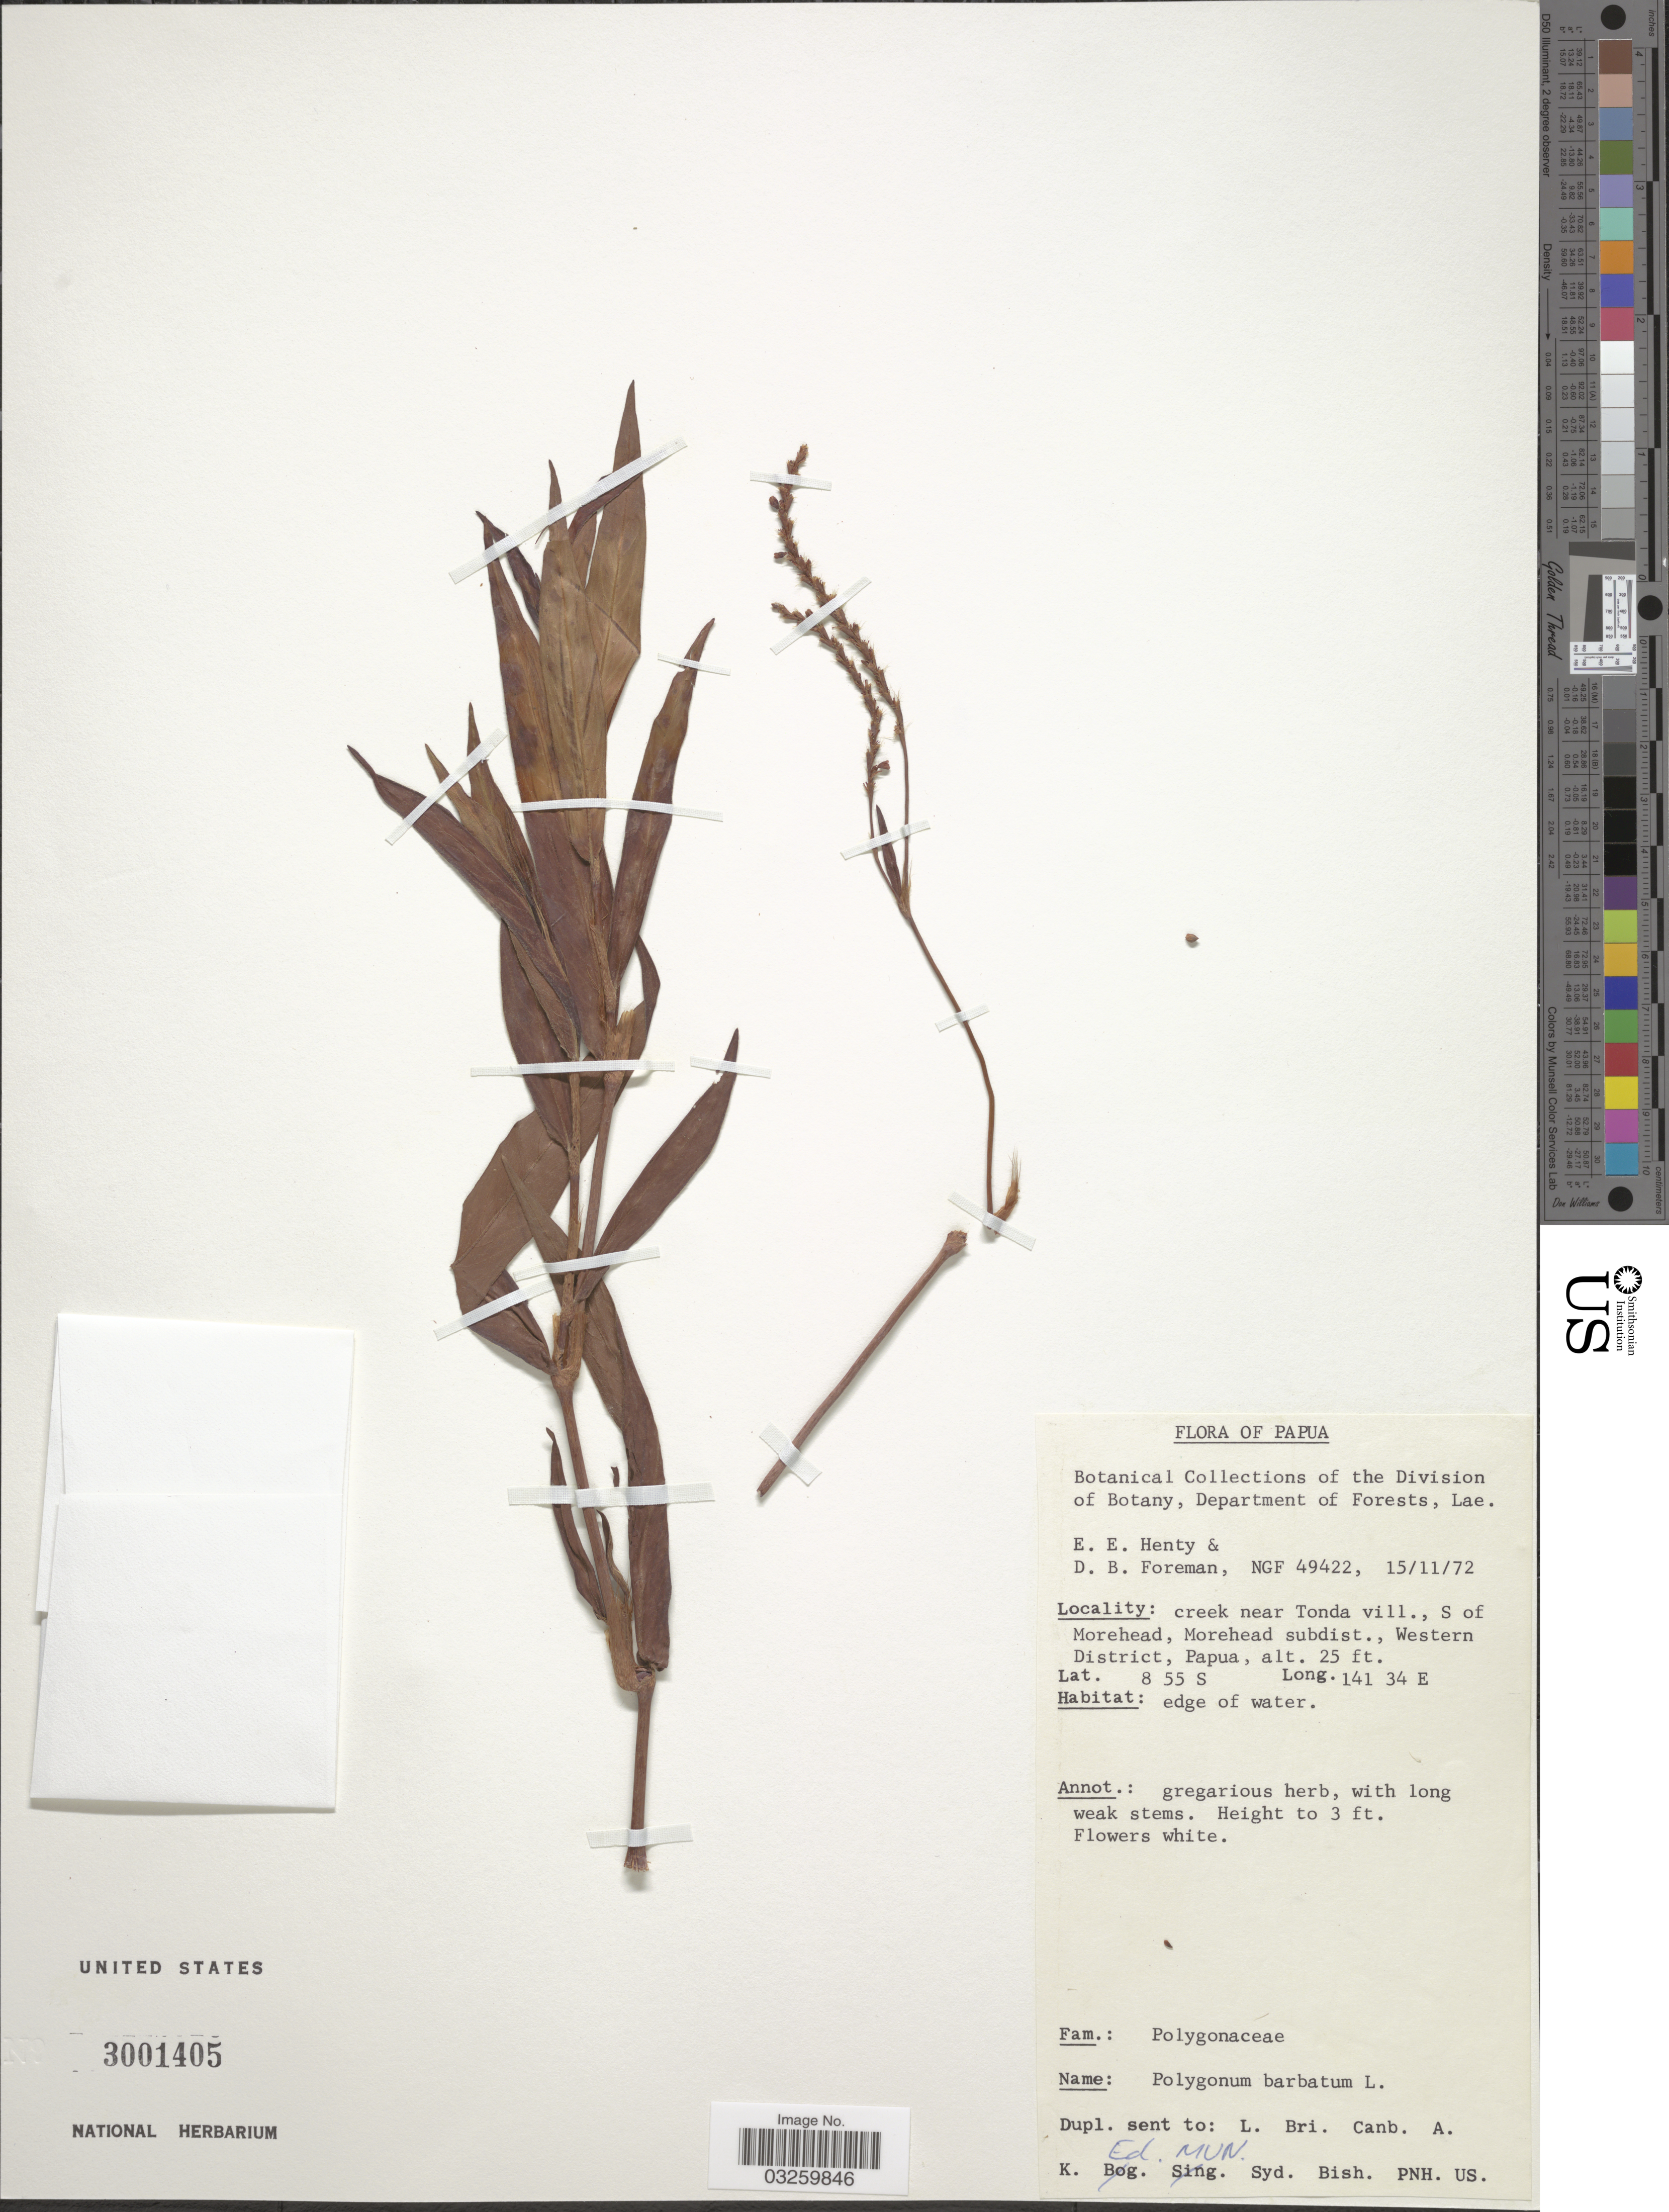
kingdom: Plantae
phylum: Tracheophyta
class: Magnoliopsida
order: Caryophyllales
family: Polygonaceae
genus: Persicaria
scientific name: Persicaria barbata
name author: (L.) H. Hara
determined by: Wagner, W. L., (BOT), Smithsonian Institution - National Museum of Natural History (UNITED STATES)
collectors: E. Henty & D. Foreman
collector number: NGF49422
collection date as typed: Transcribed d/m/y: 15/11/72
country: Papua New Guinea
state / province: Manus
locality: Papua. Creek near Tonda vill., S of Morehead, Morehead subdist., Western District.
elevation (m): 8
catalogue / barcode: US 3001405